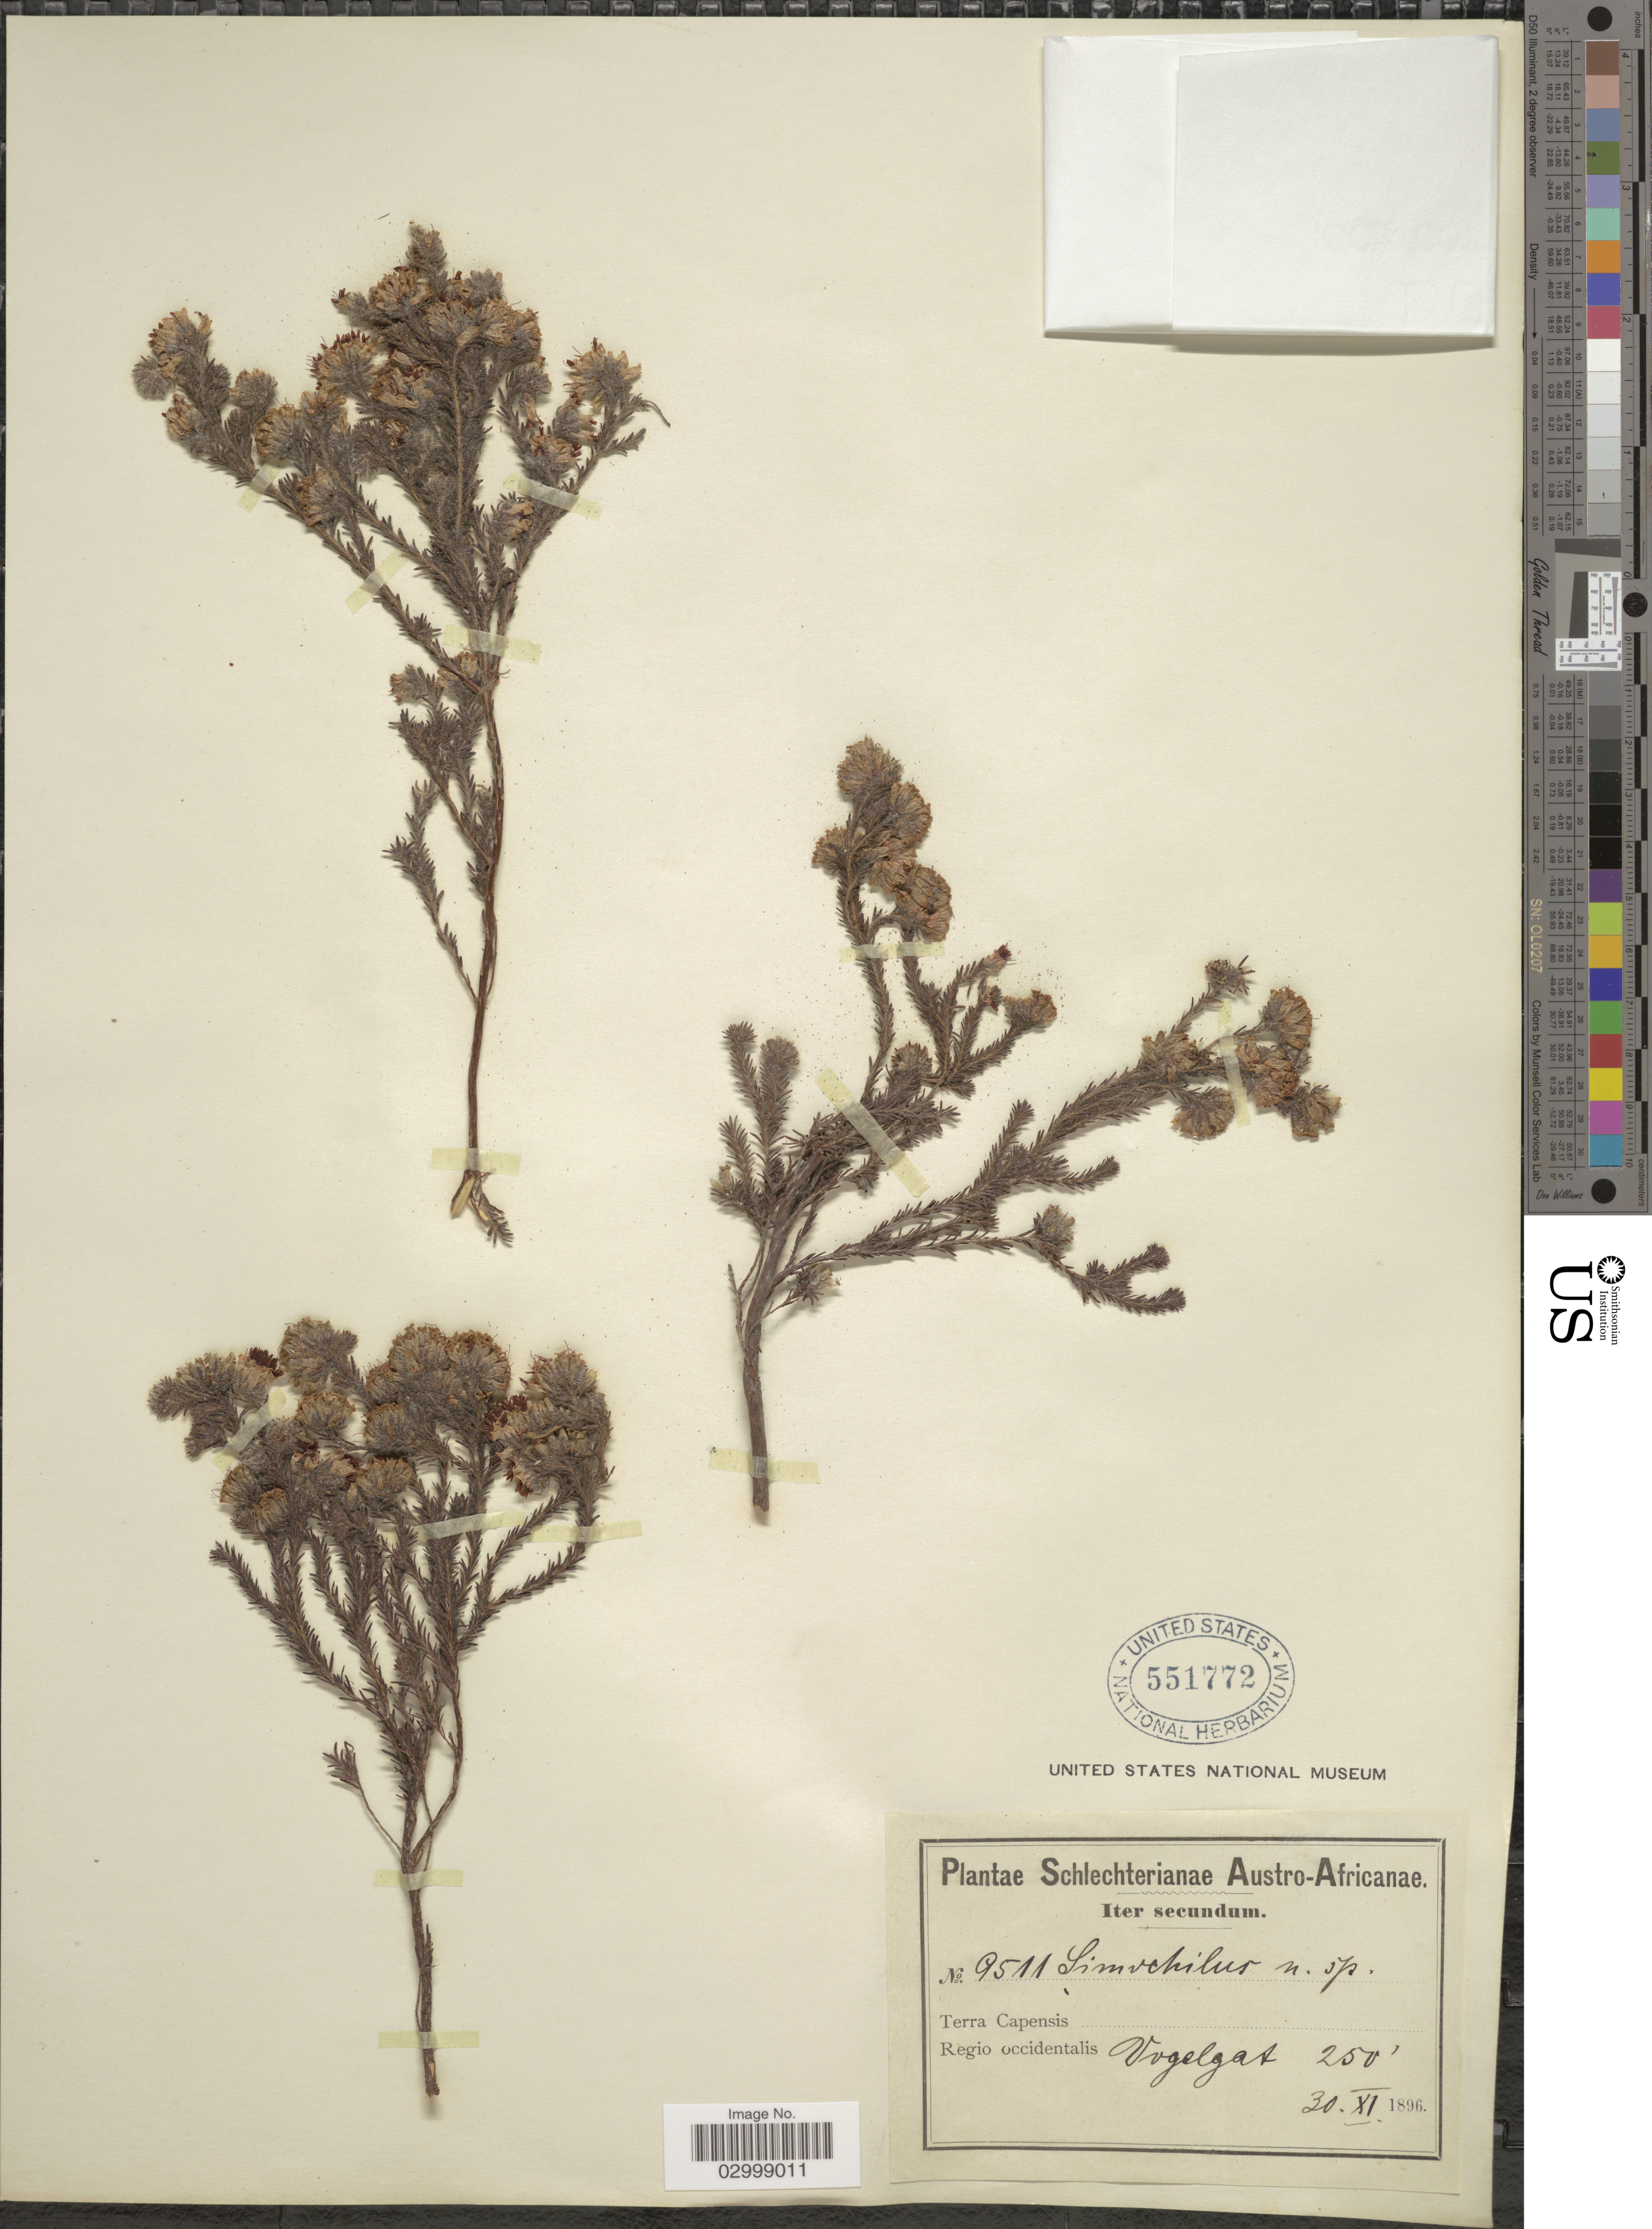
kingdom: Plantae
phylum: Tracheophyta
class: Magnoliopsida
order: Ericales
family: Ericaceae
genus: Erica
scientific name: Erica sp.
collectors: Schlechter, --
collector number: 9511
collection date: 1896-11-30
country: South Africa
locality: Austro-Africanae, Terra Capensis, Regio occidentalis Vogelgat.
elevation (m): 76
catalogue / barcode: US 551772